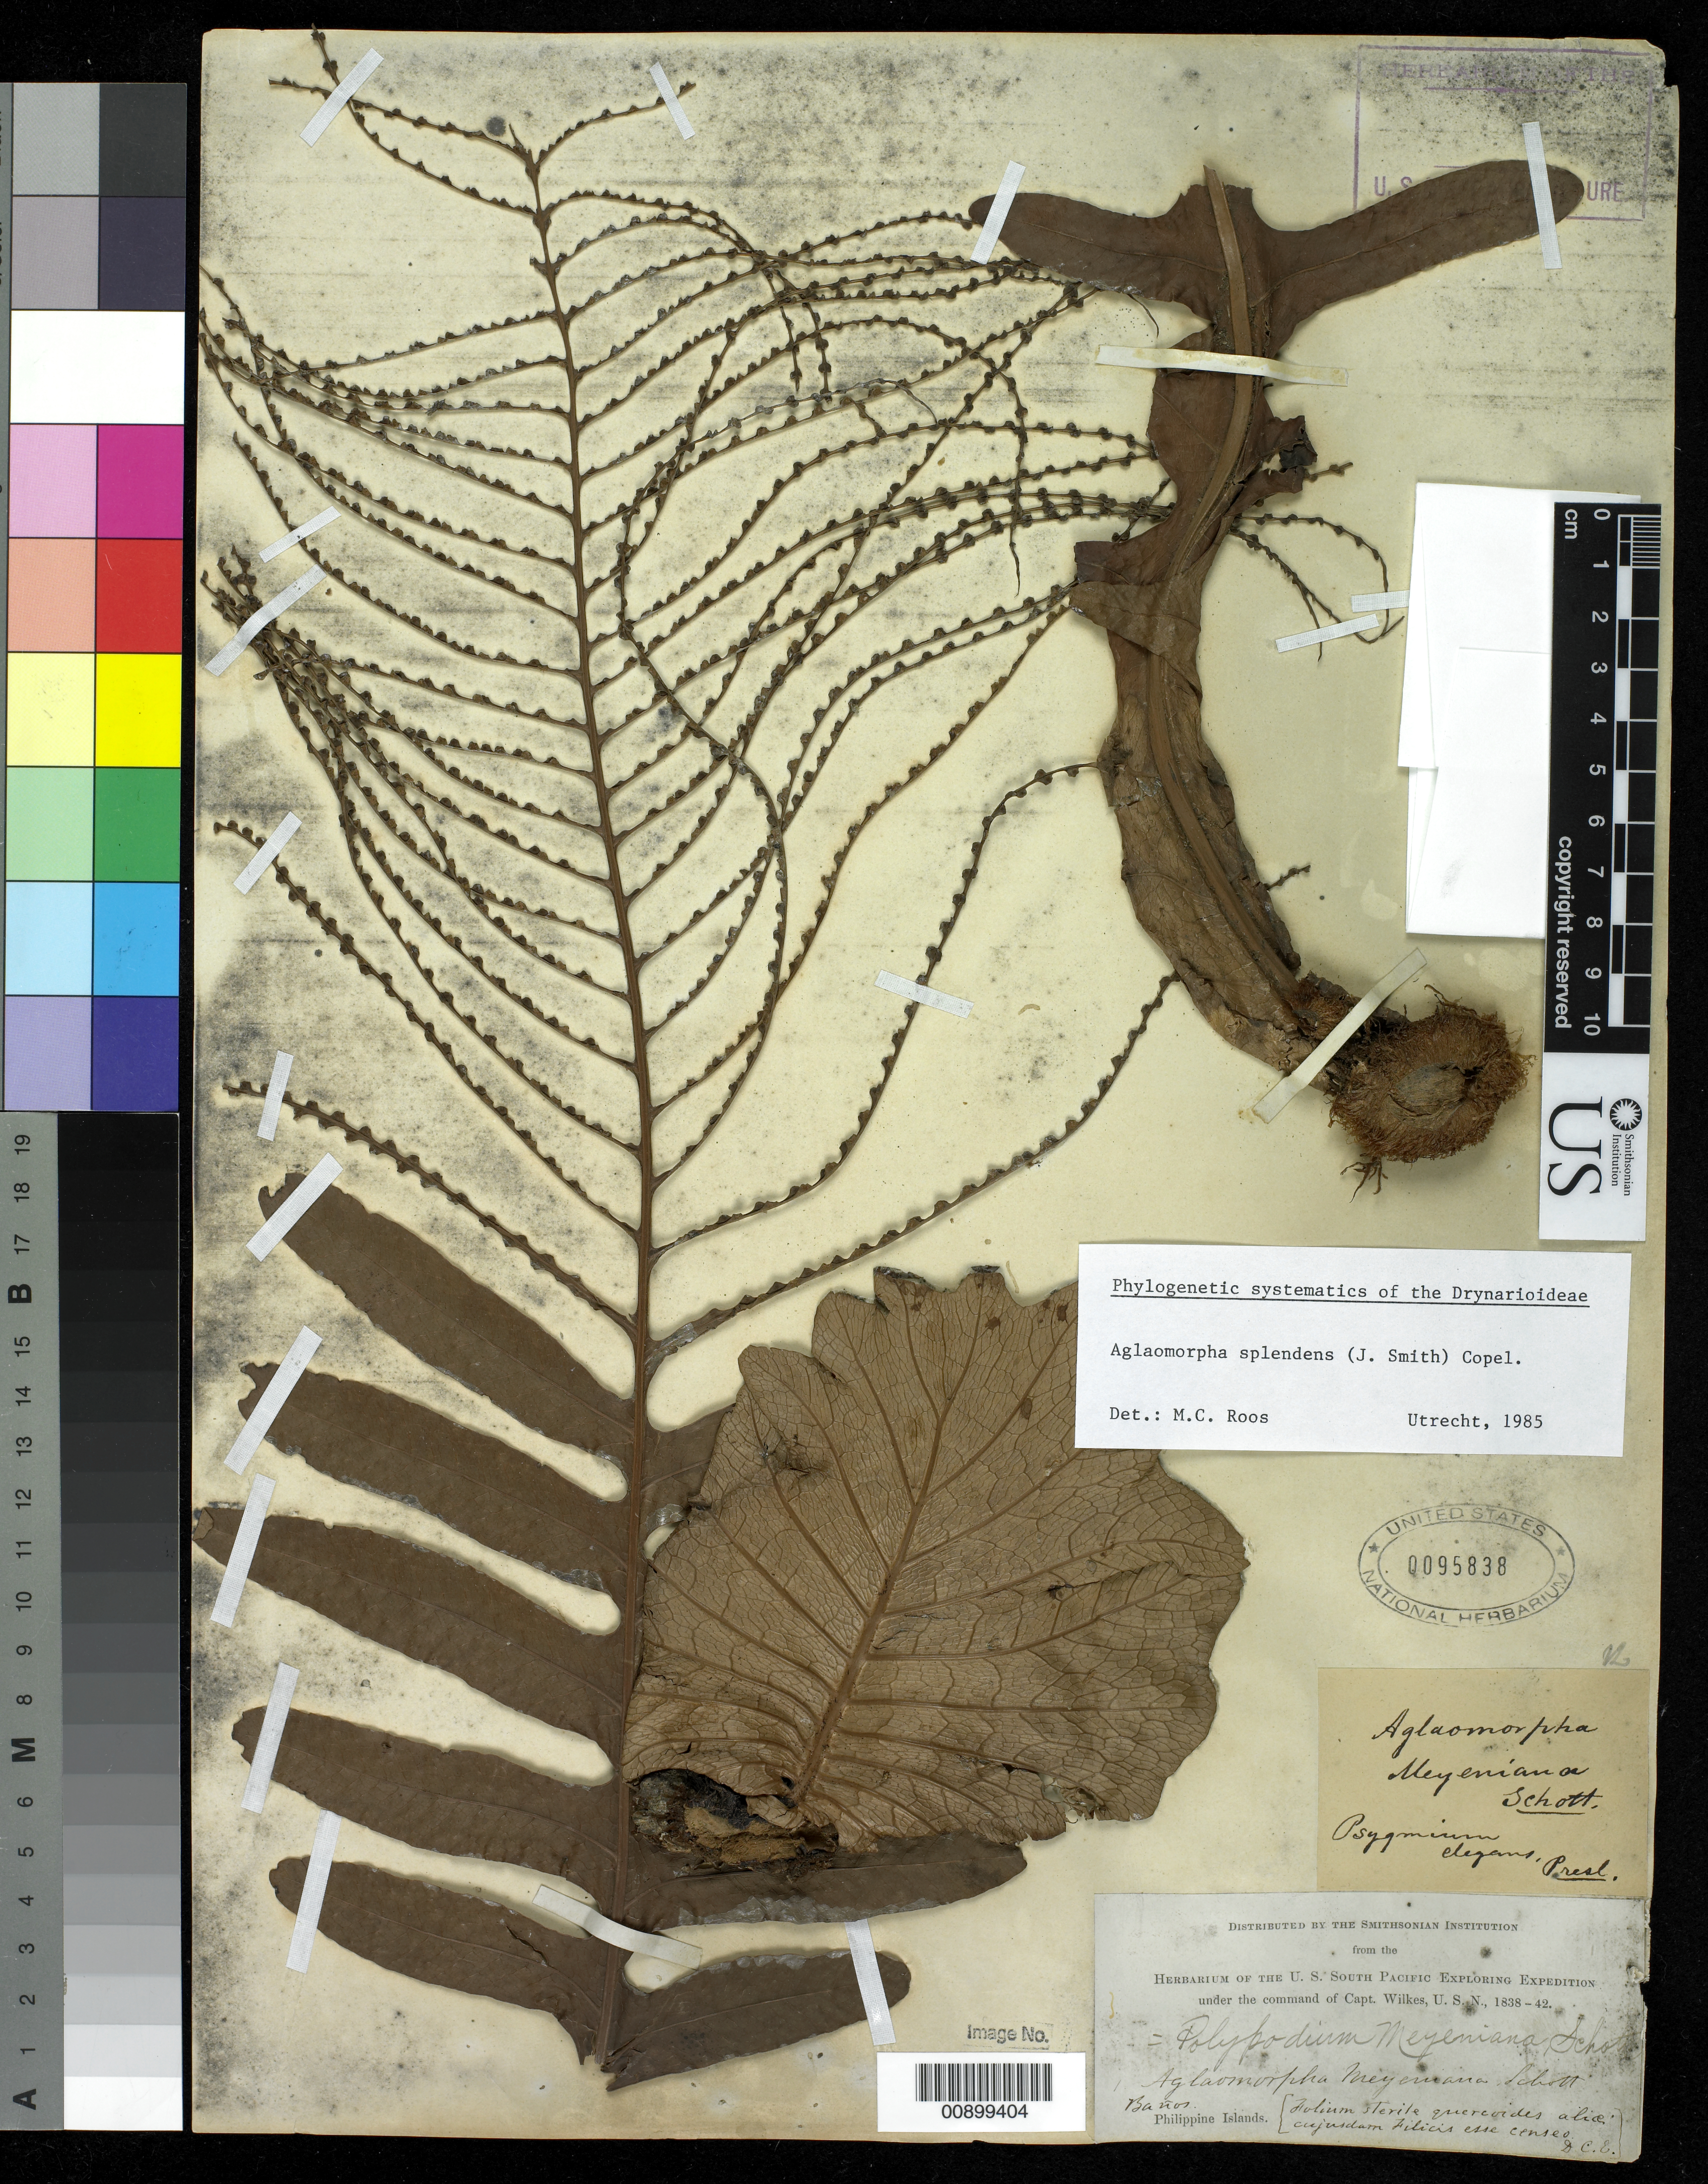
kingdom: Plantae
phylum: Tracheophyta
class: Polypodiopsida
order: Polypodiales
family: Polypodiaceae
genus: Aglaomorpha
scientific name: Aglaomorpha splendens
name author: (J. Sm.) Copel.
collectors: Wilkes Explor. Exped.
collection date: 1838/1842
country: Philippines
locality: Banos Philippine Islands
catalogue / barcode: US 95838